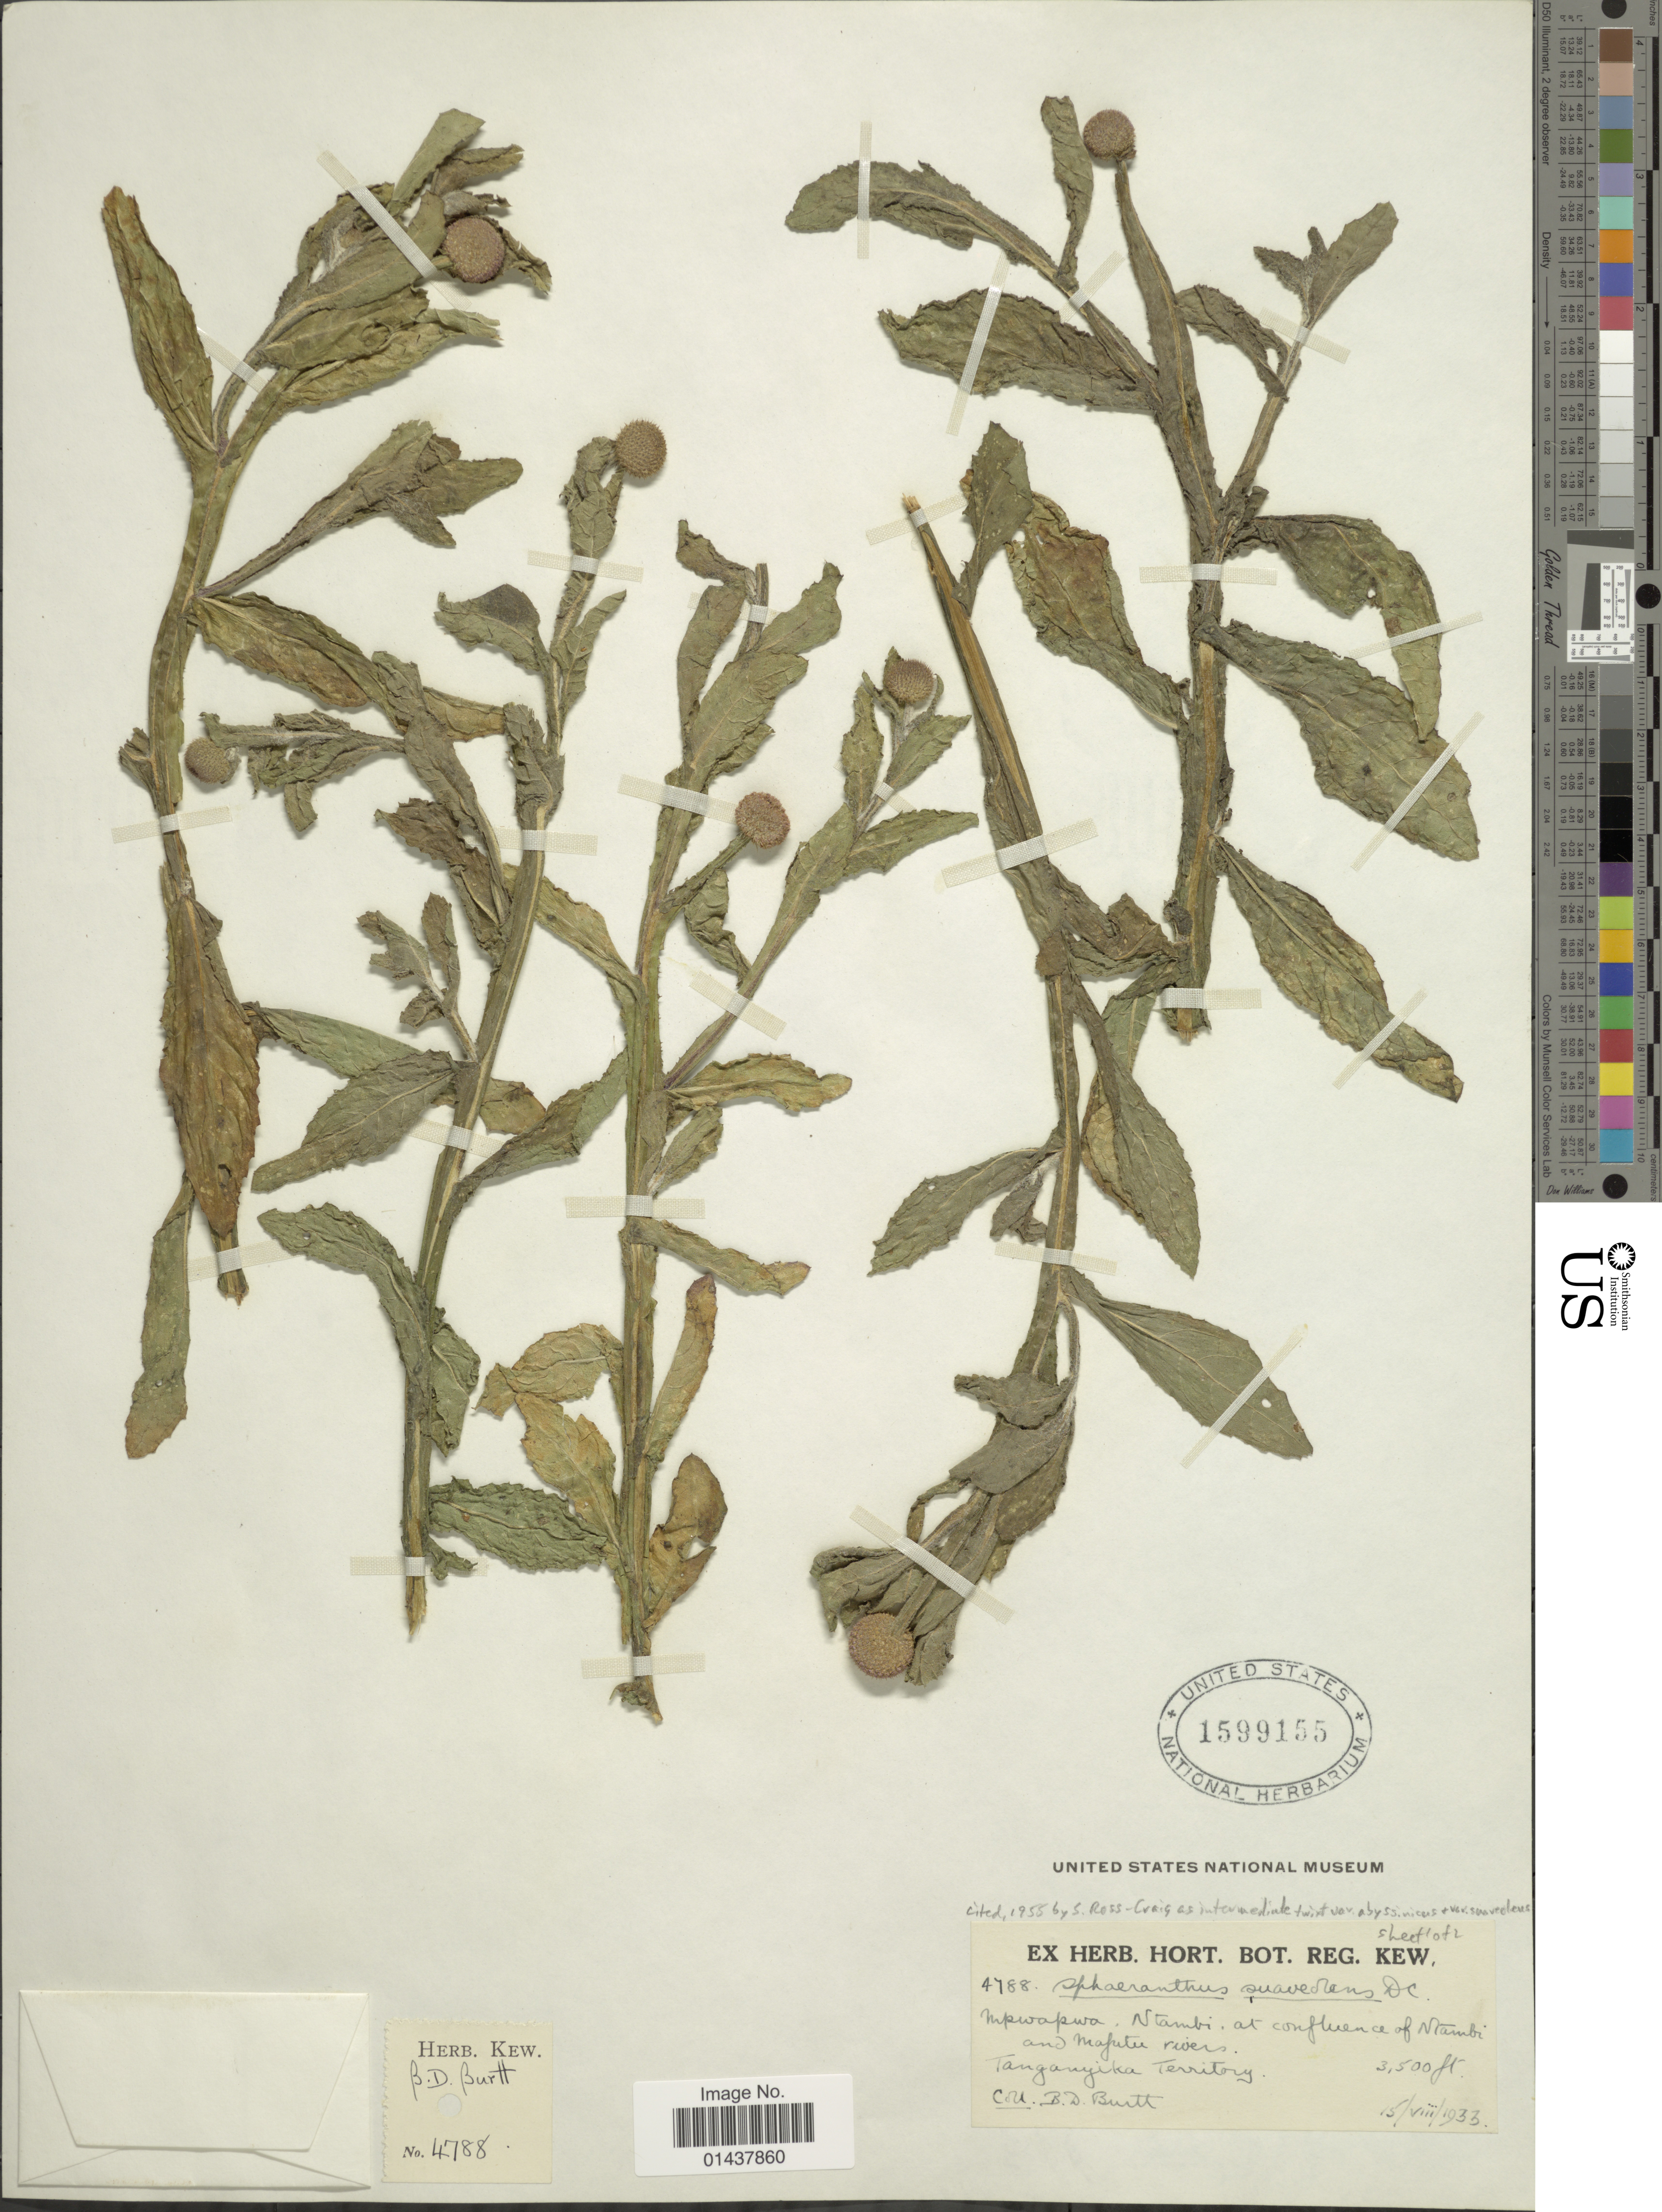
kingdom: Plantae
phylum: Tracheophyta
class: Magnoliopsida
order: Asterales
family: Asteraceae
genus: Sphaeranthus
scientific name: Sphaeranthus suaveolens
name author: (Forssk.) DC.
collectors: B. D. Burtt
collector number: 4788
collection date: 1933-08-05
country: Tanzania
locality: Mpwapwa, Ntambi. at confluence of Ntambi and Mafutee rivers, Tanganyika Territory [interpreted] [unsure placement]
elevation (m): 1067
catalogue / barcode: US 1599155